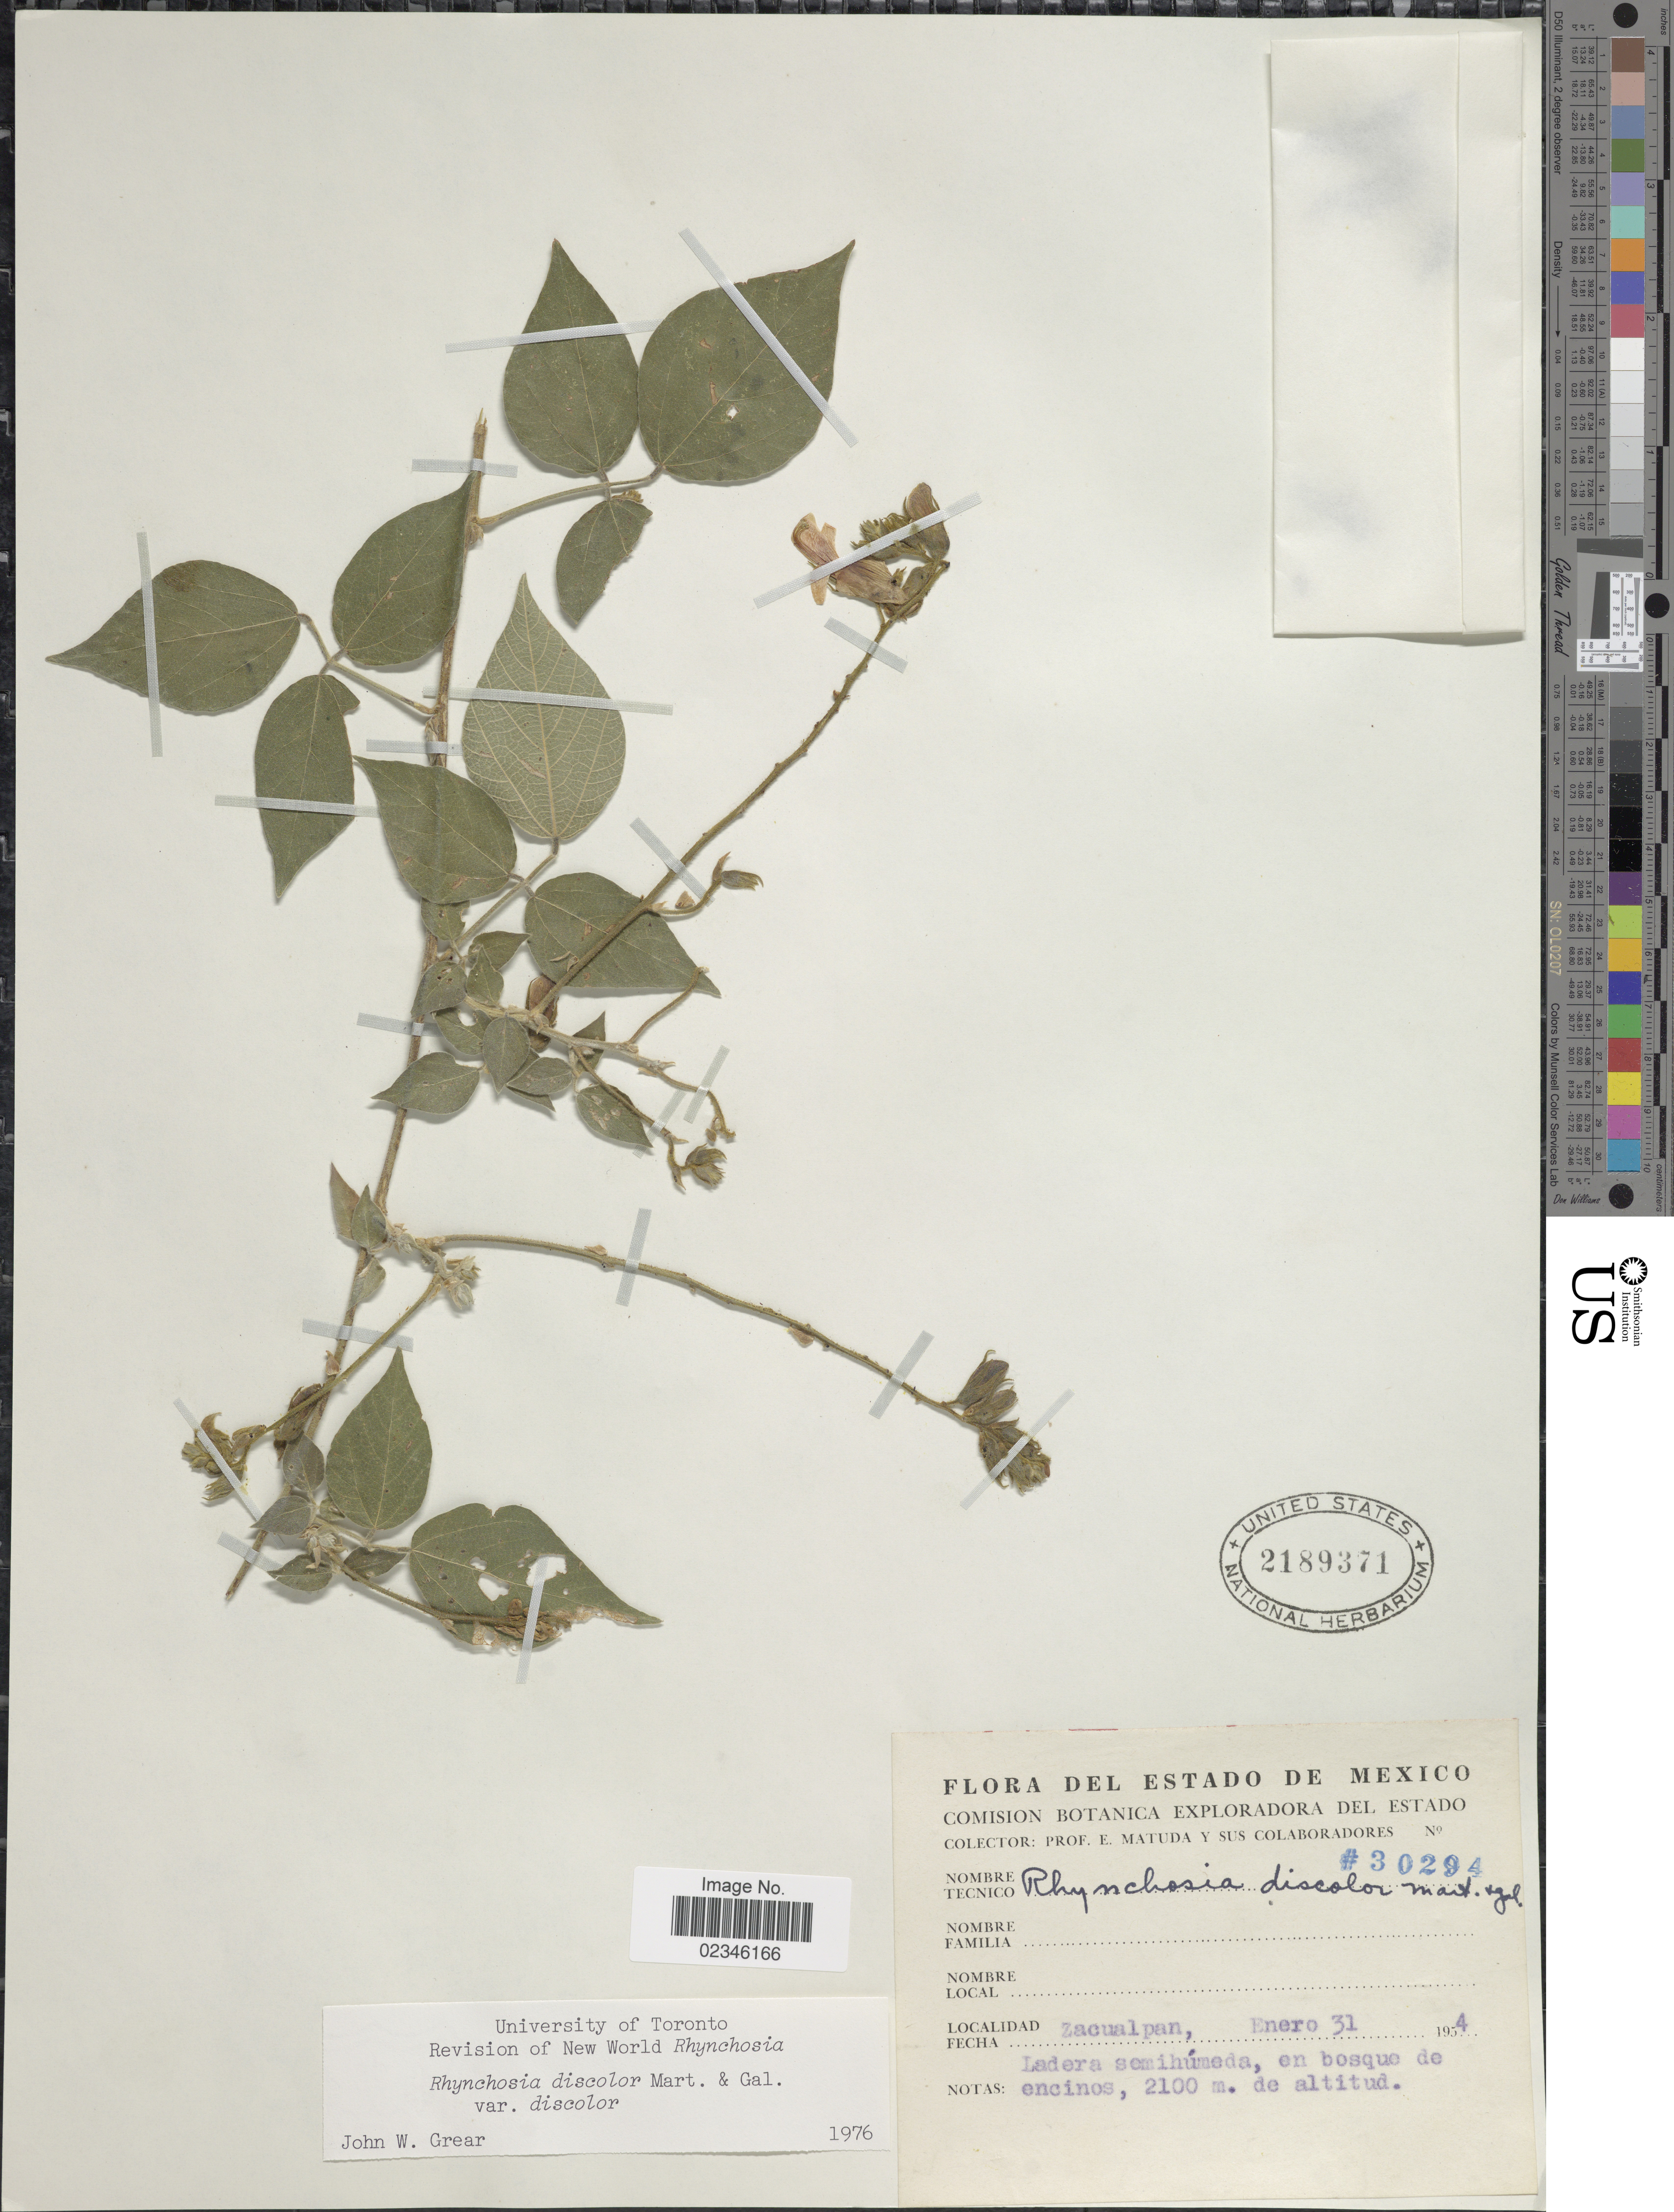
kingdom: Plantae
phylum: Tracheophyta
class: Magnoliopsida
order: Fabales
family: Fabaceae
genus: Rhynchosia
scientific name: Rhynchosia discolor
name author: M. Martens & Galeotti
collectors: E. Matuda & Sus Colaboradores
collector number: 30294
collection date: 1954-01-31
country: Mexico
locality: Zacualpan. Ladera semihumeda, en bosque de encinos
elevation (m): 2100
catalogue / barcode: US 2189371